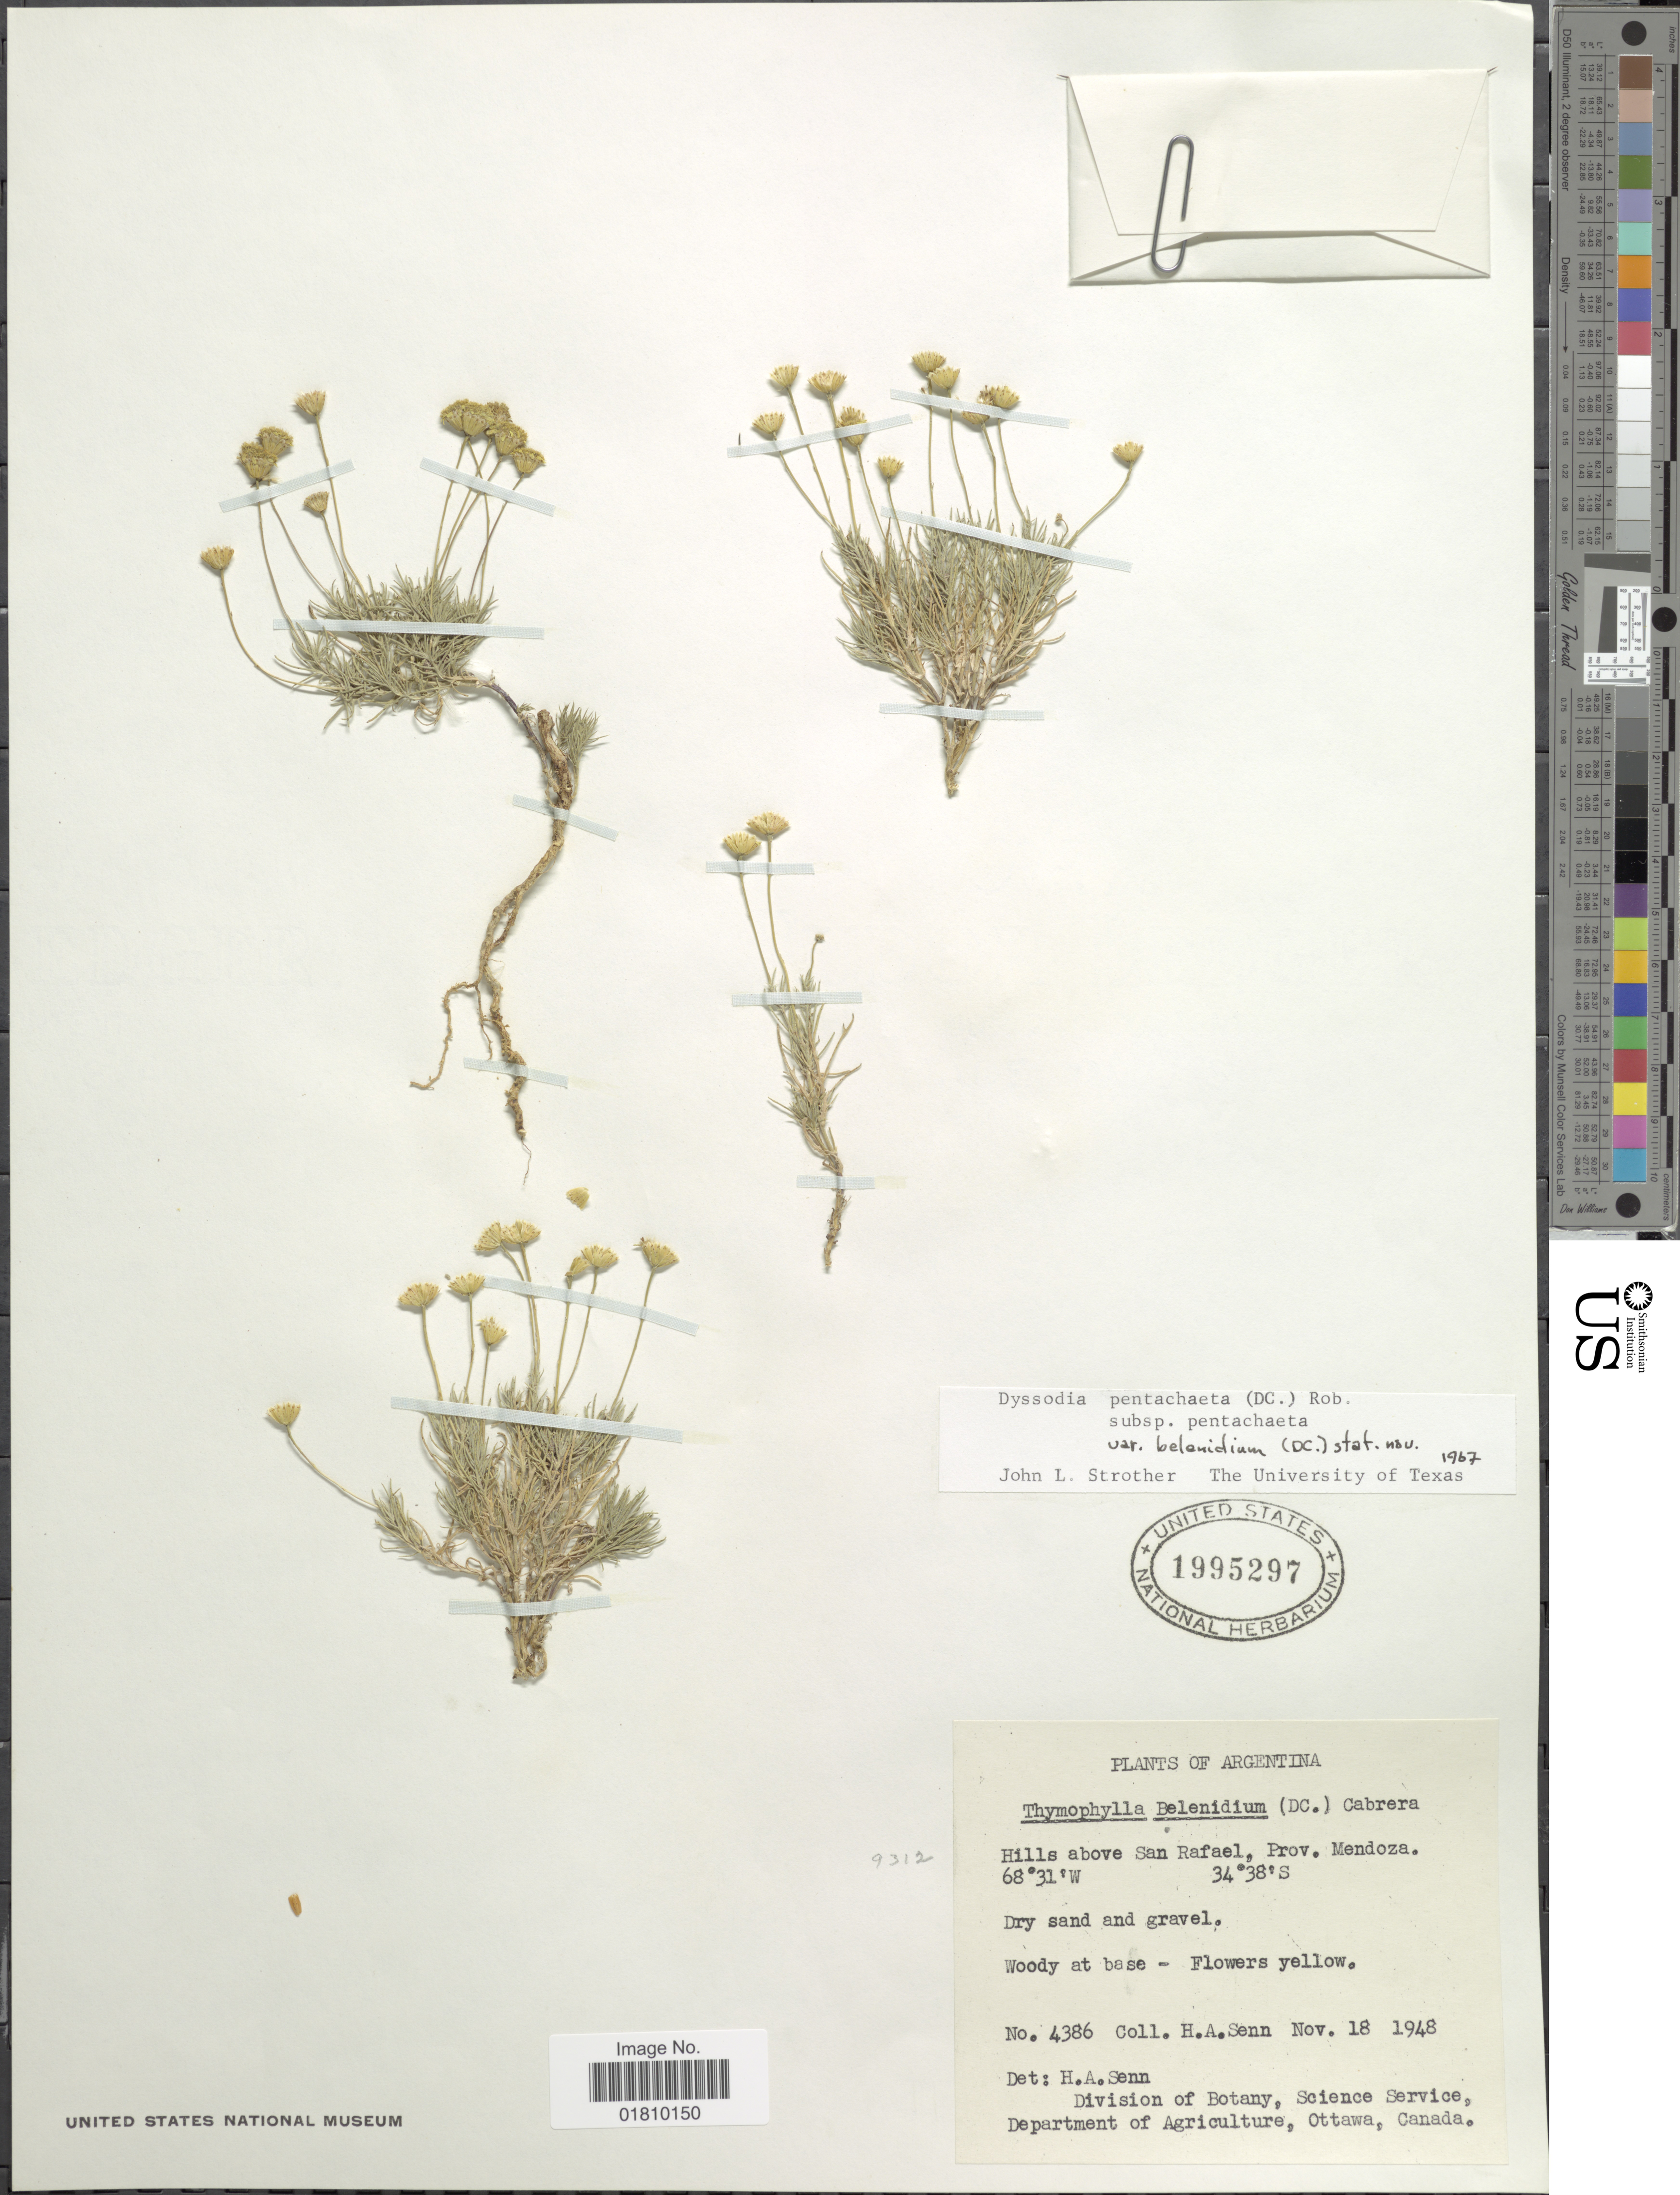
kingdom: Plantae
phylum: Tracheophyta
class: Magnoliopsida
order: Asterales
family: Asteraceae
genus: Thymophylla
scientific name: Thymophylla pentachaeta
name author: (DC.) Small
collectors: H. Senn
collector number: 4386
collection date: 1948-11-18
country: Argentina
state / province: Mendoza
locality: Hills above San Rafael, dry sand and gravel, woody at base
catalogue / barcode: US 1995297